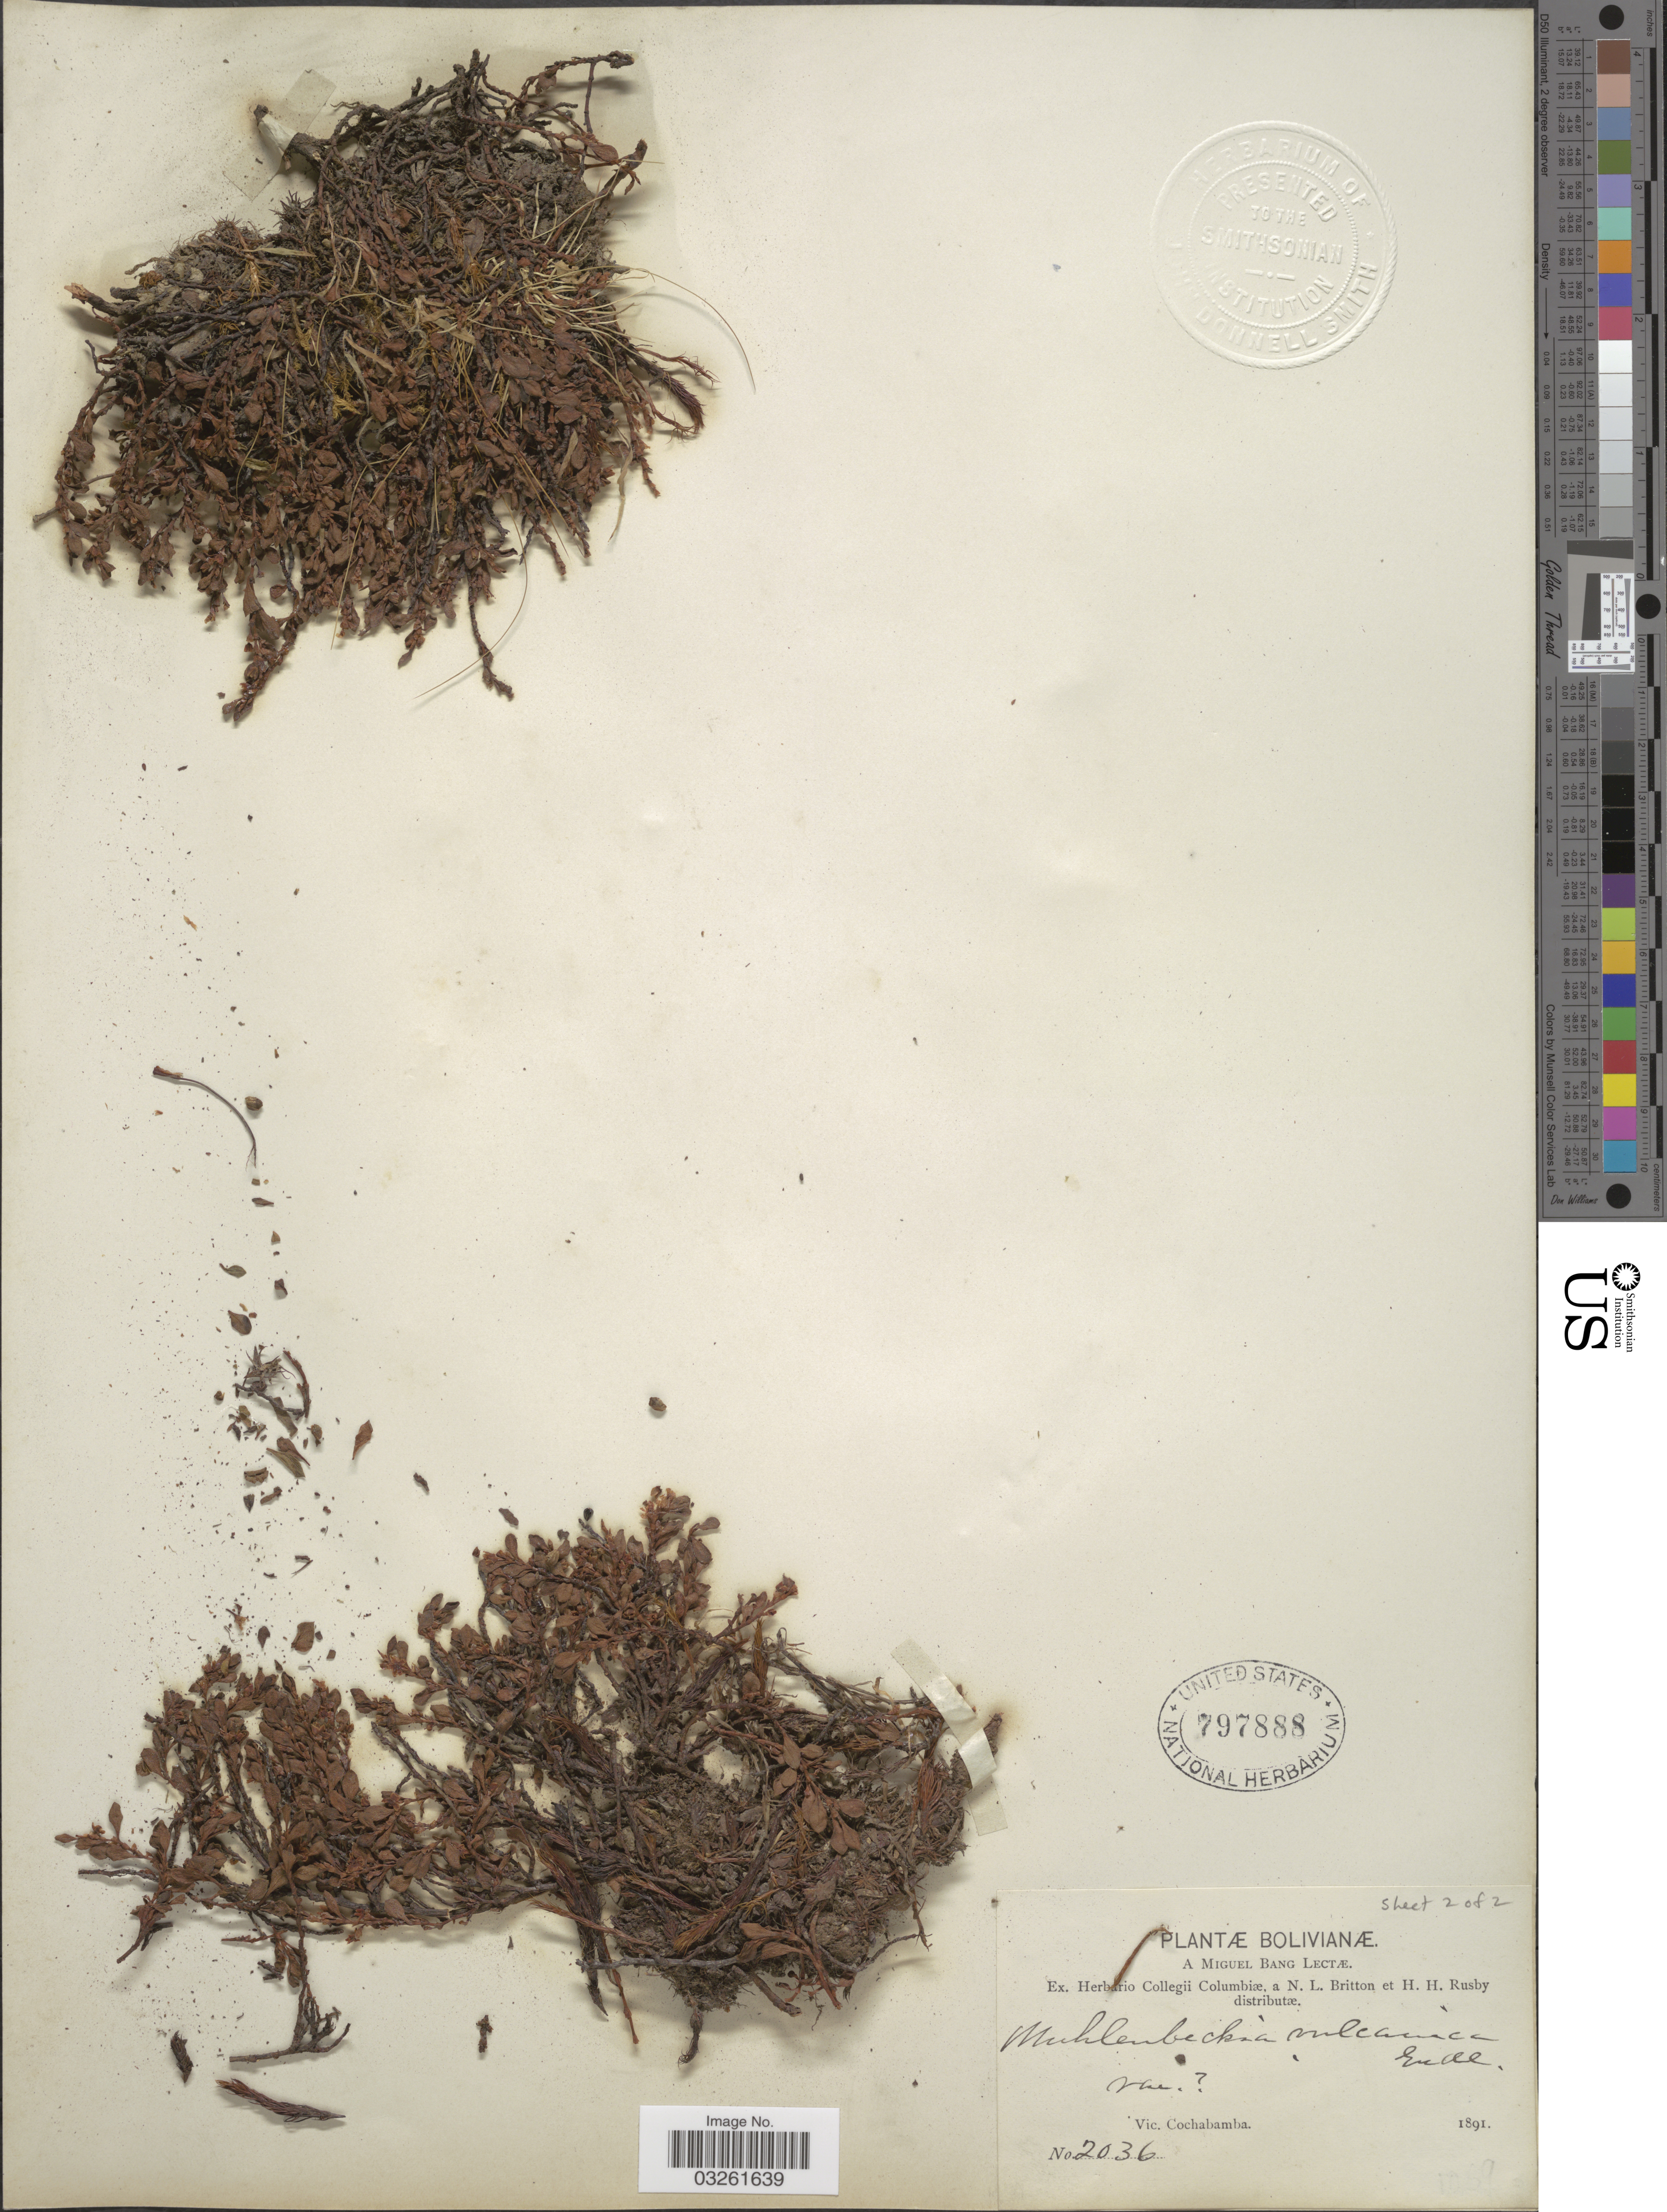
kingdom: Plantae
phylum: Tracheophyta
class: Magnoliopsida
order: Caryophyllales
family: Polygonaceae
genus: Muehlenbeckia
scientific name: Muehlenbeckia volcanica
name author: (Benth.) Endl.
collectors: M. Bang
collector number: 2036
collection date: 1891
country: Bolivia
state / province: Cochabamba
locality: Vic. Cochabamba.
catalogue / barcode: US 797888